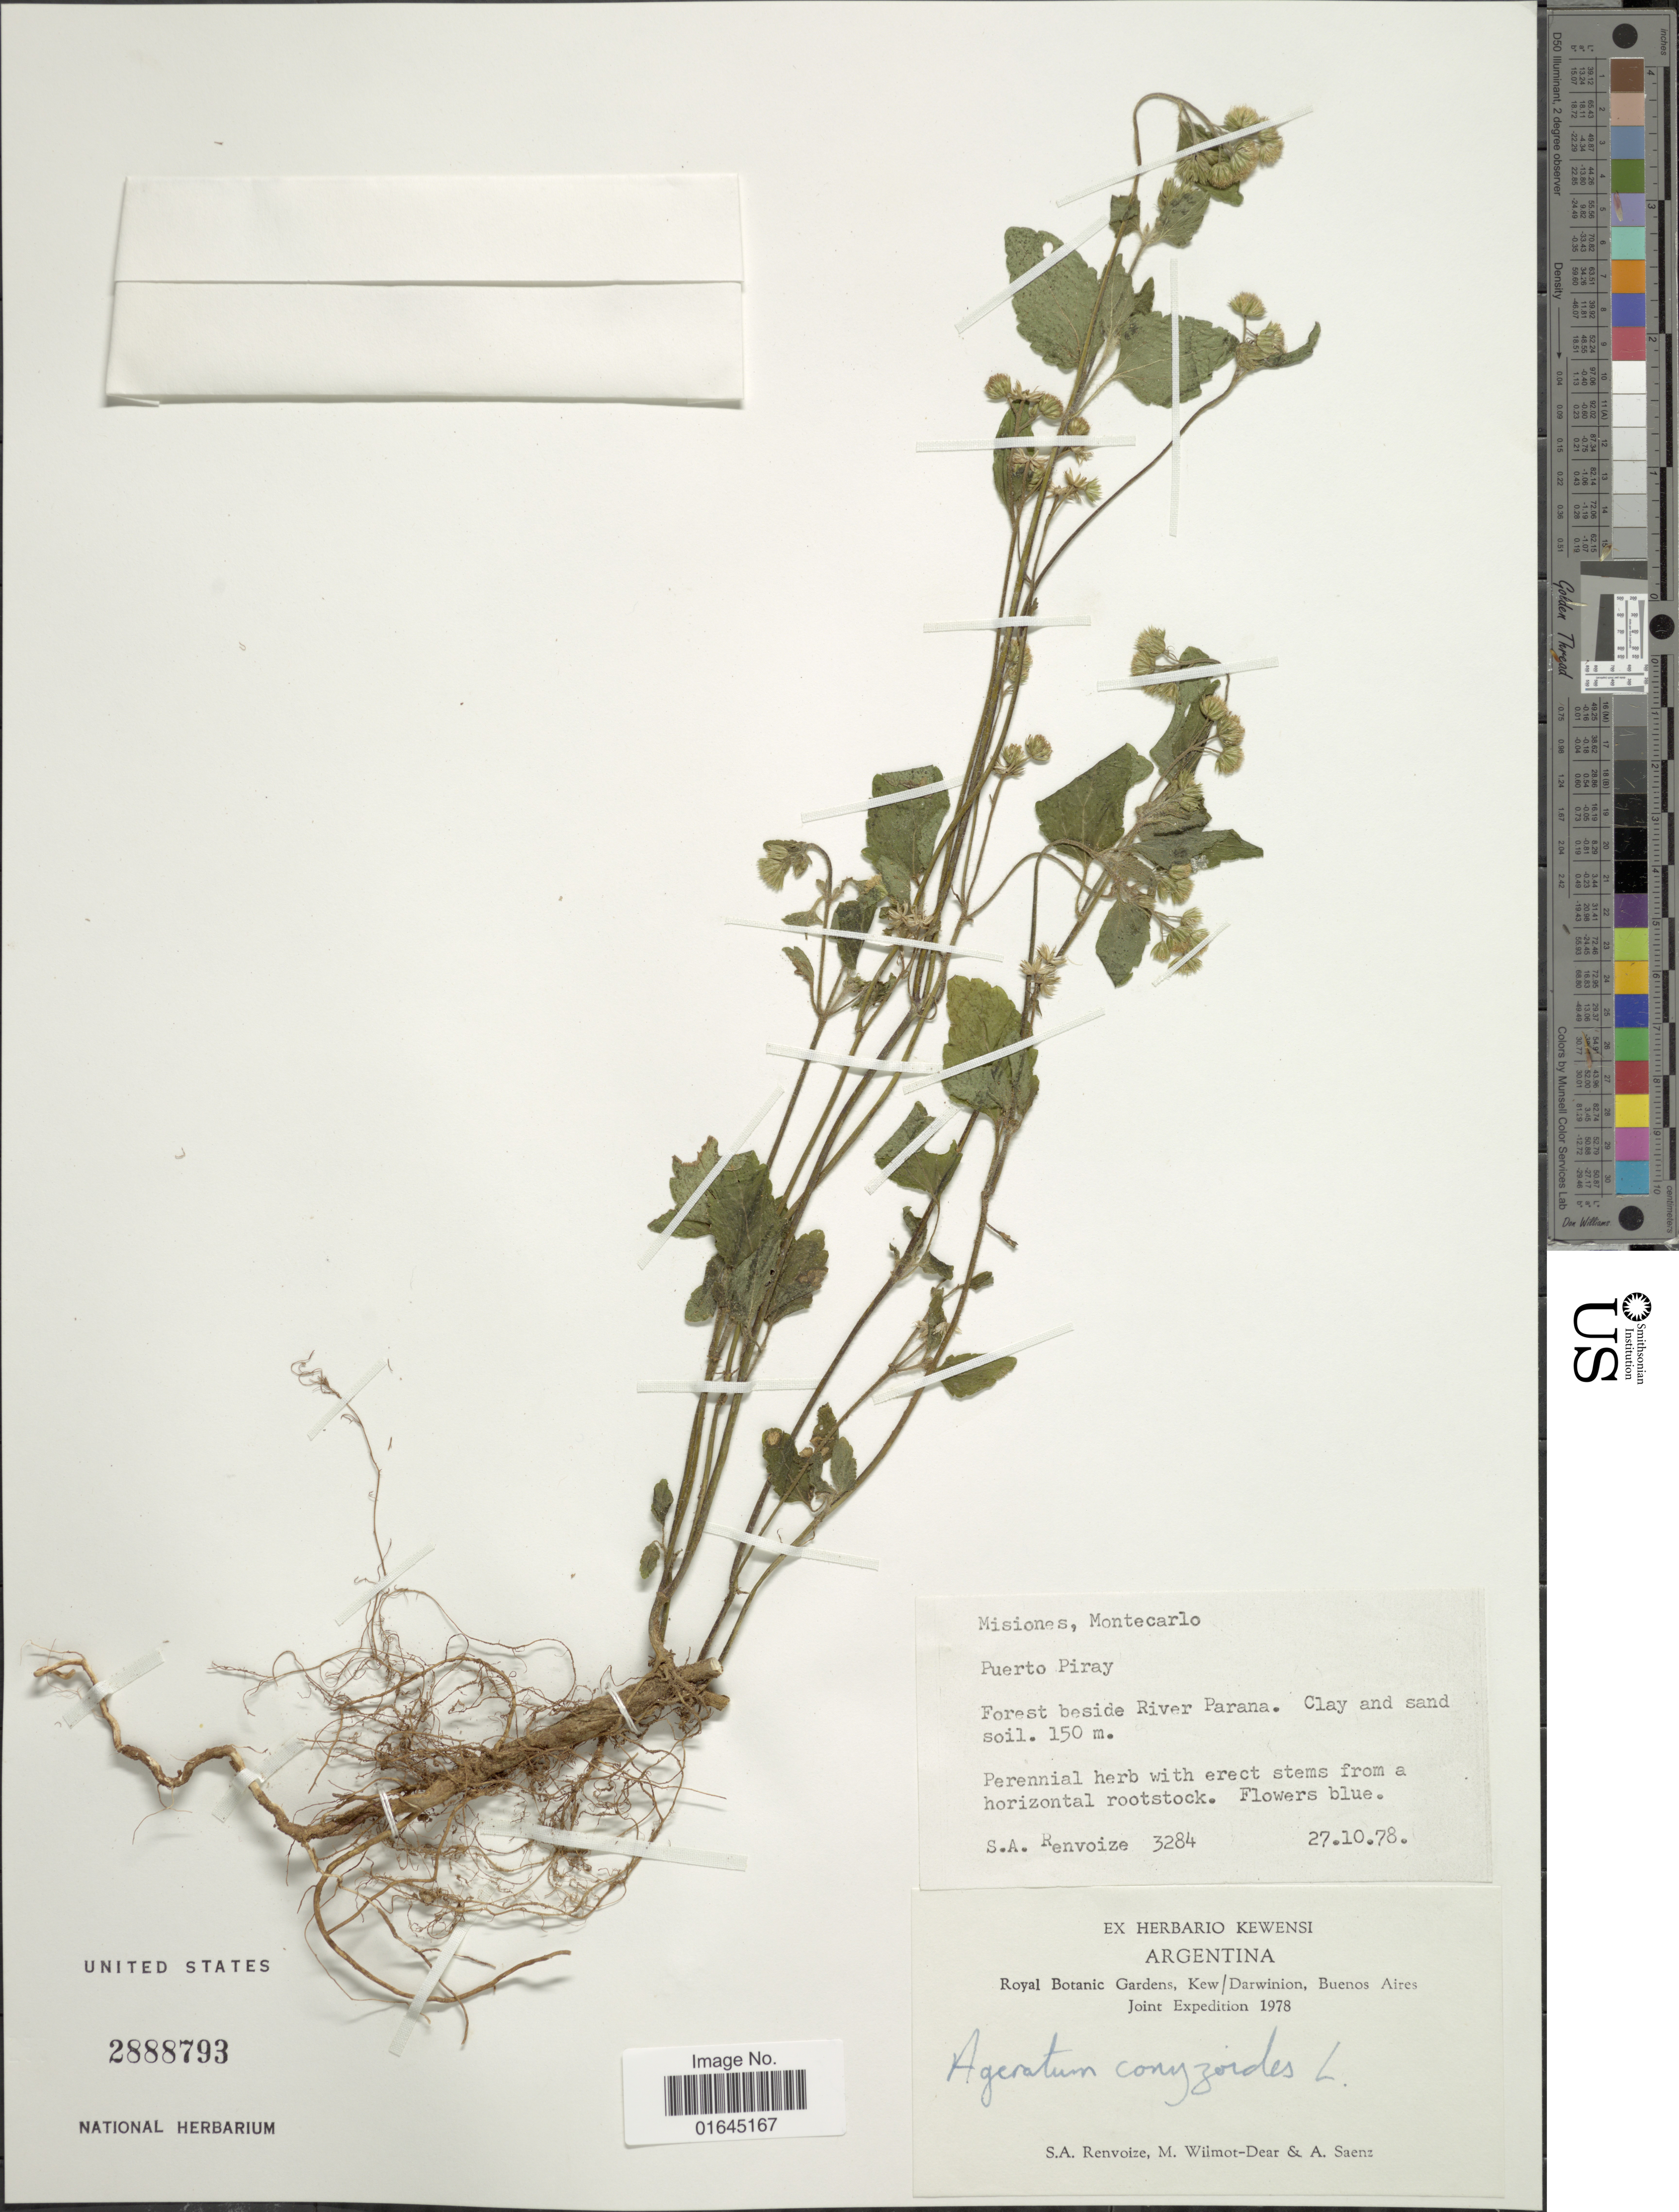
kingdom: Plantae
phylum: Tracheophyta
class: Magnoliopsida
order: Asterales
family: Asteraceae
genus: Ageratum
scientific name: Ageratum conyzoides subsp. conyzoides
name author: L.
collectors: S. A. Renvoize, M. Wilmot-Dear & A. Saenz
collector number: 3284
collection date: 1978-10-27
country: Argentina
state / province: Misiones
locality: Misiones, Montecarlo, Forest beside river Parana.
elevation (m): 150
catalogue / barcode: US 2888793